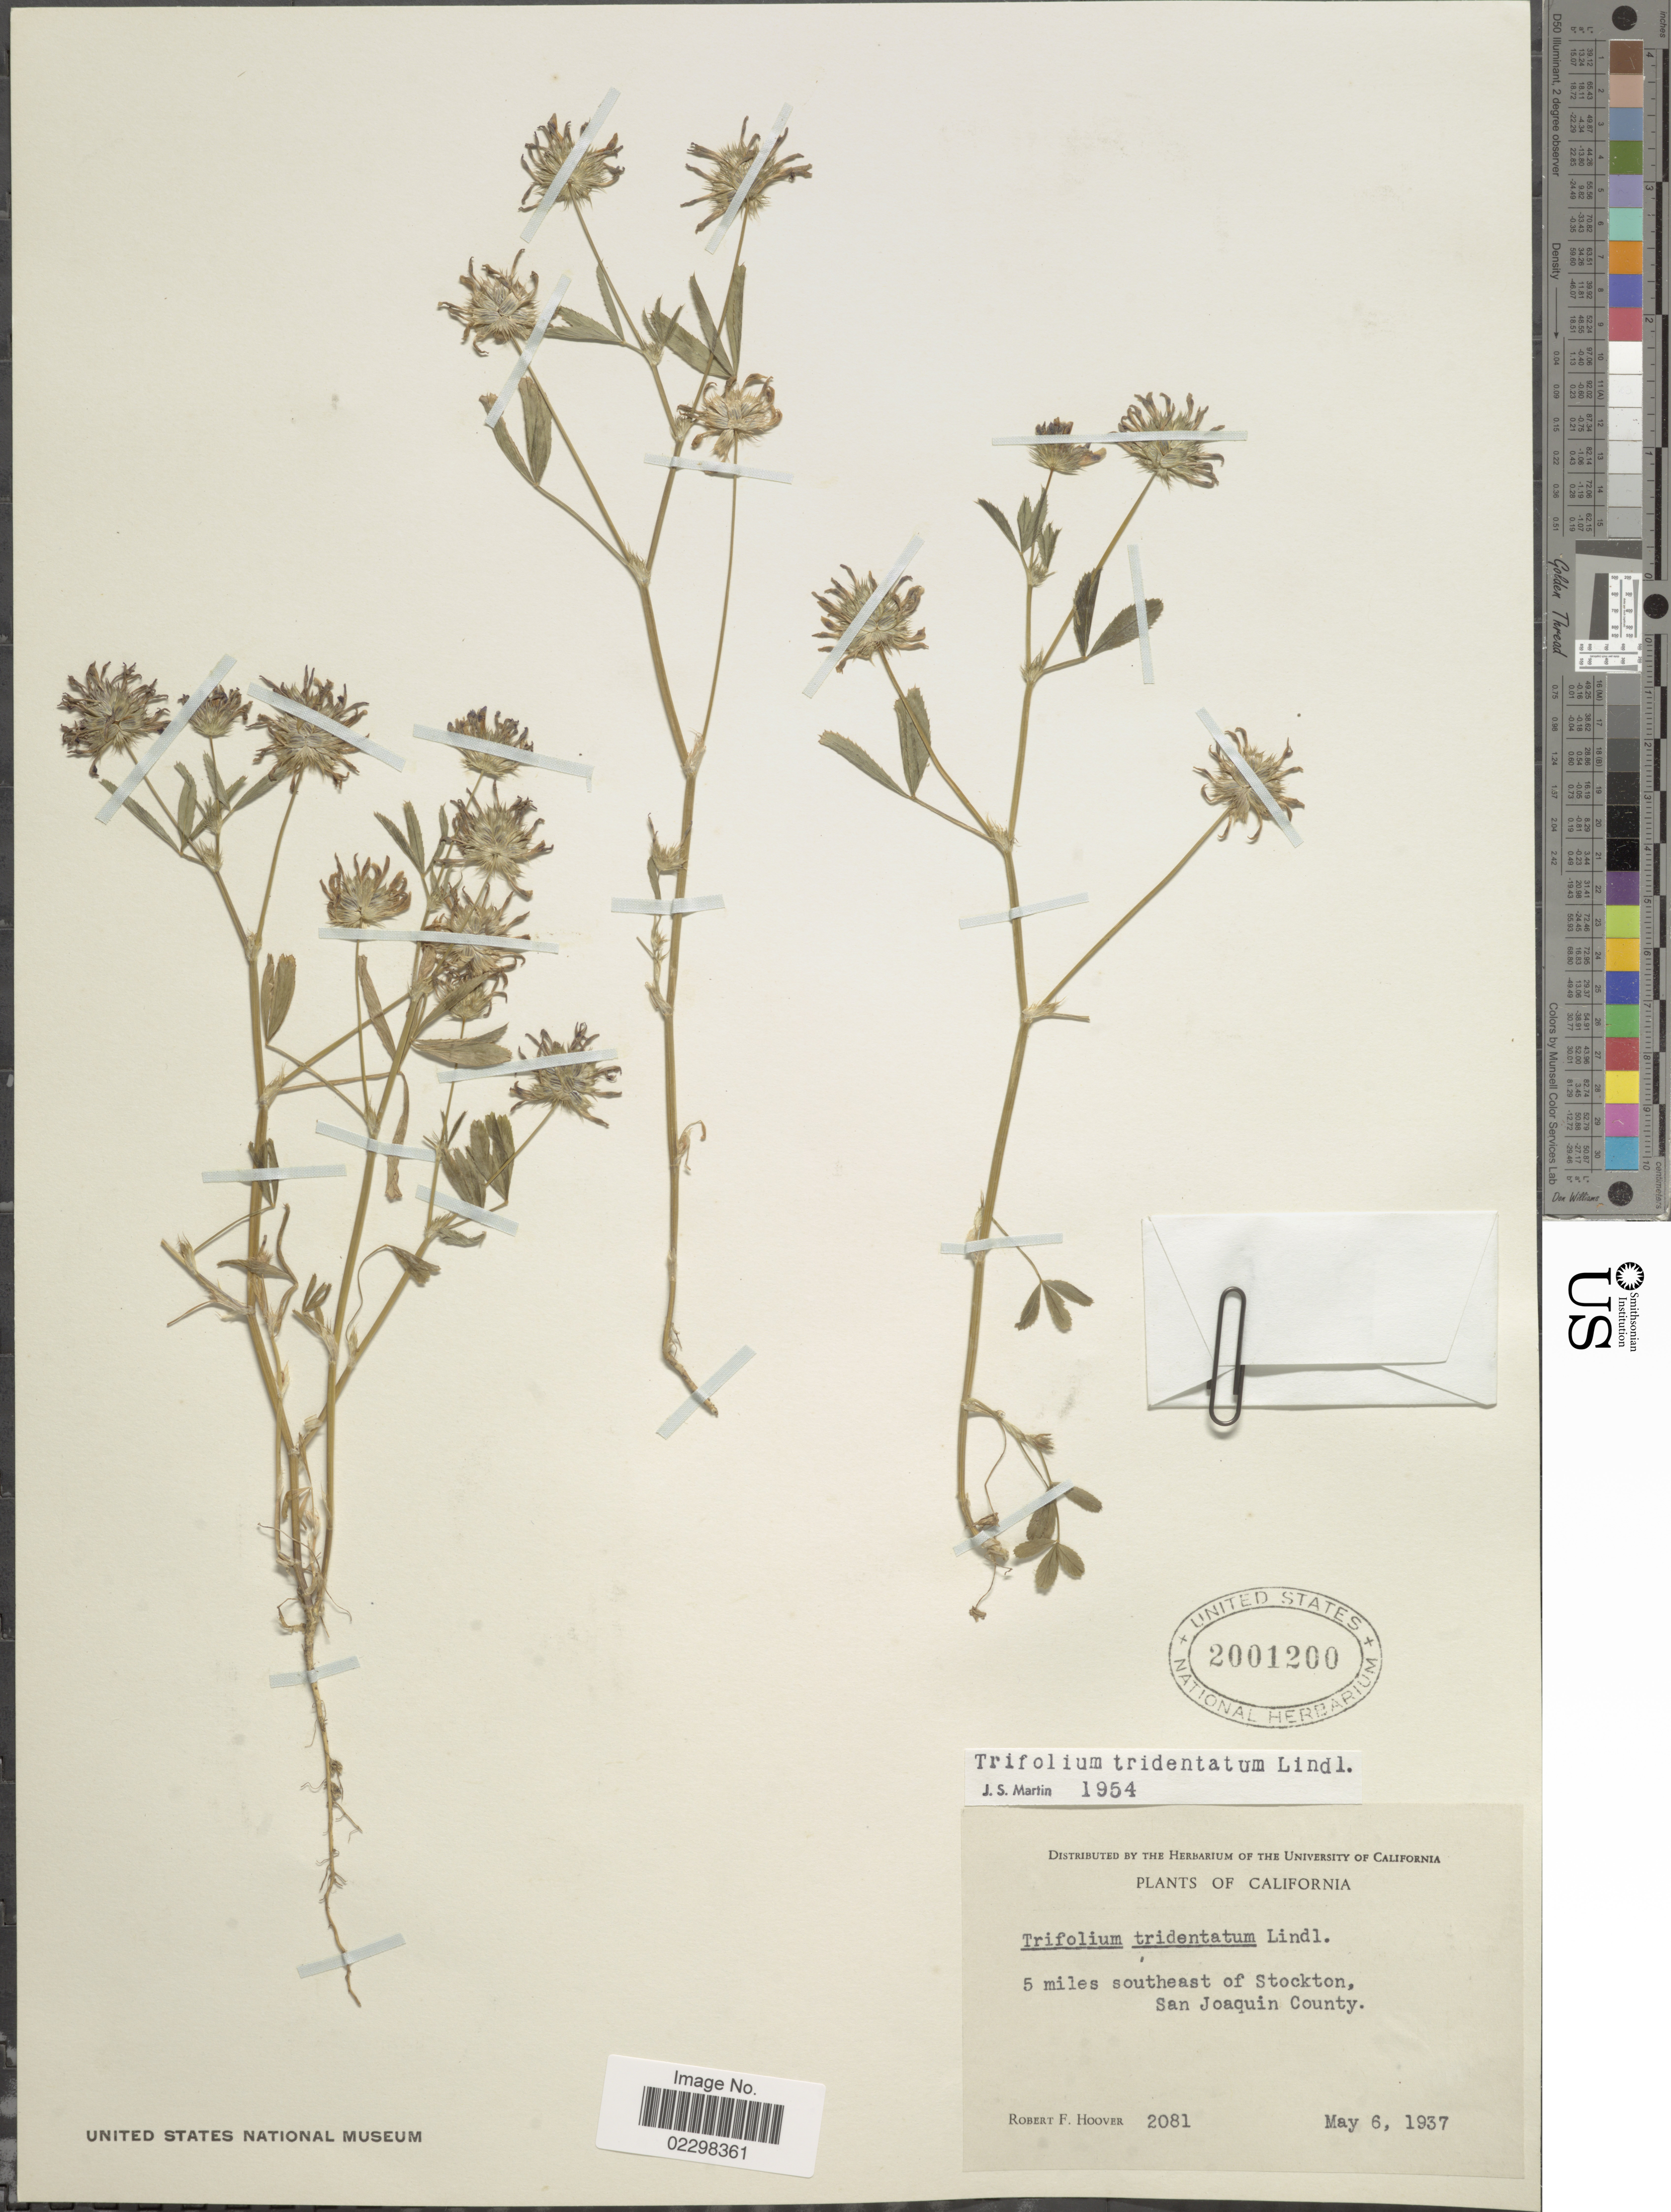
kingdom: Plantae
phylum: Tracheophyta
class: Magnoliopsida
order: Fabales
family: Fabaceae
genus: Trifolium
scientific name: Trifolium tridentatum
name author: Lindl.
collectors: R. F. Hoover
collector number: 2081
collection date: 1937-05-06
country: United States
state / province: California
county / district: San Joaquin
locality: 5 miles southeast of Stockton, San Joaquin County.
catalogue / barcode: US 2001200